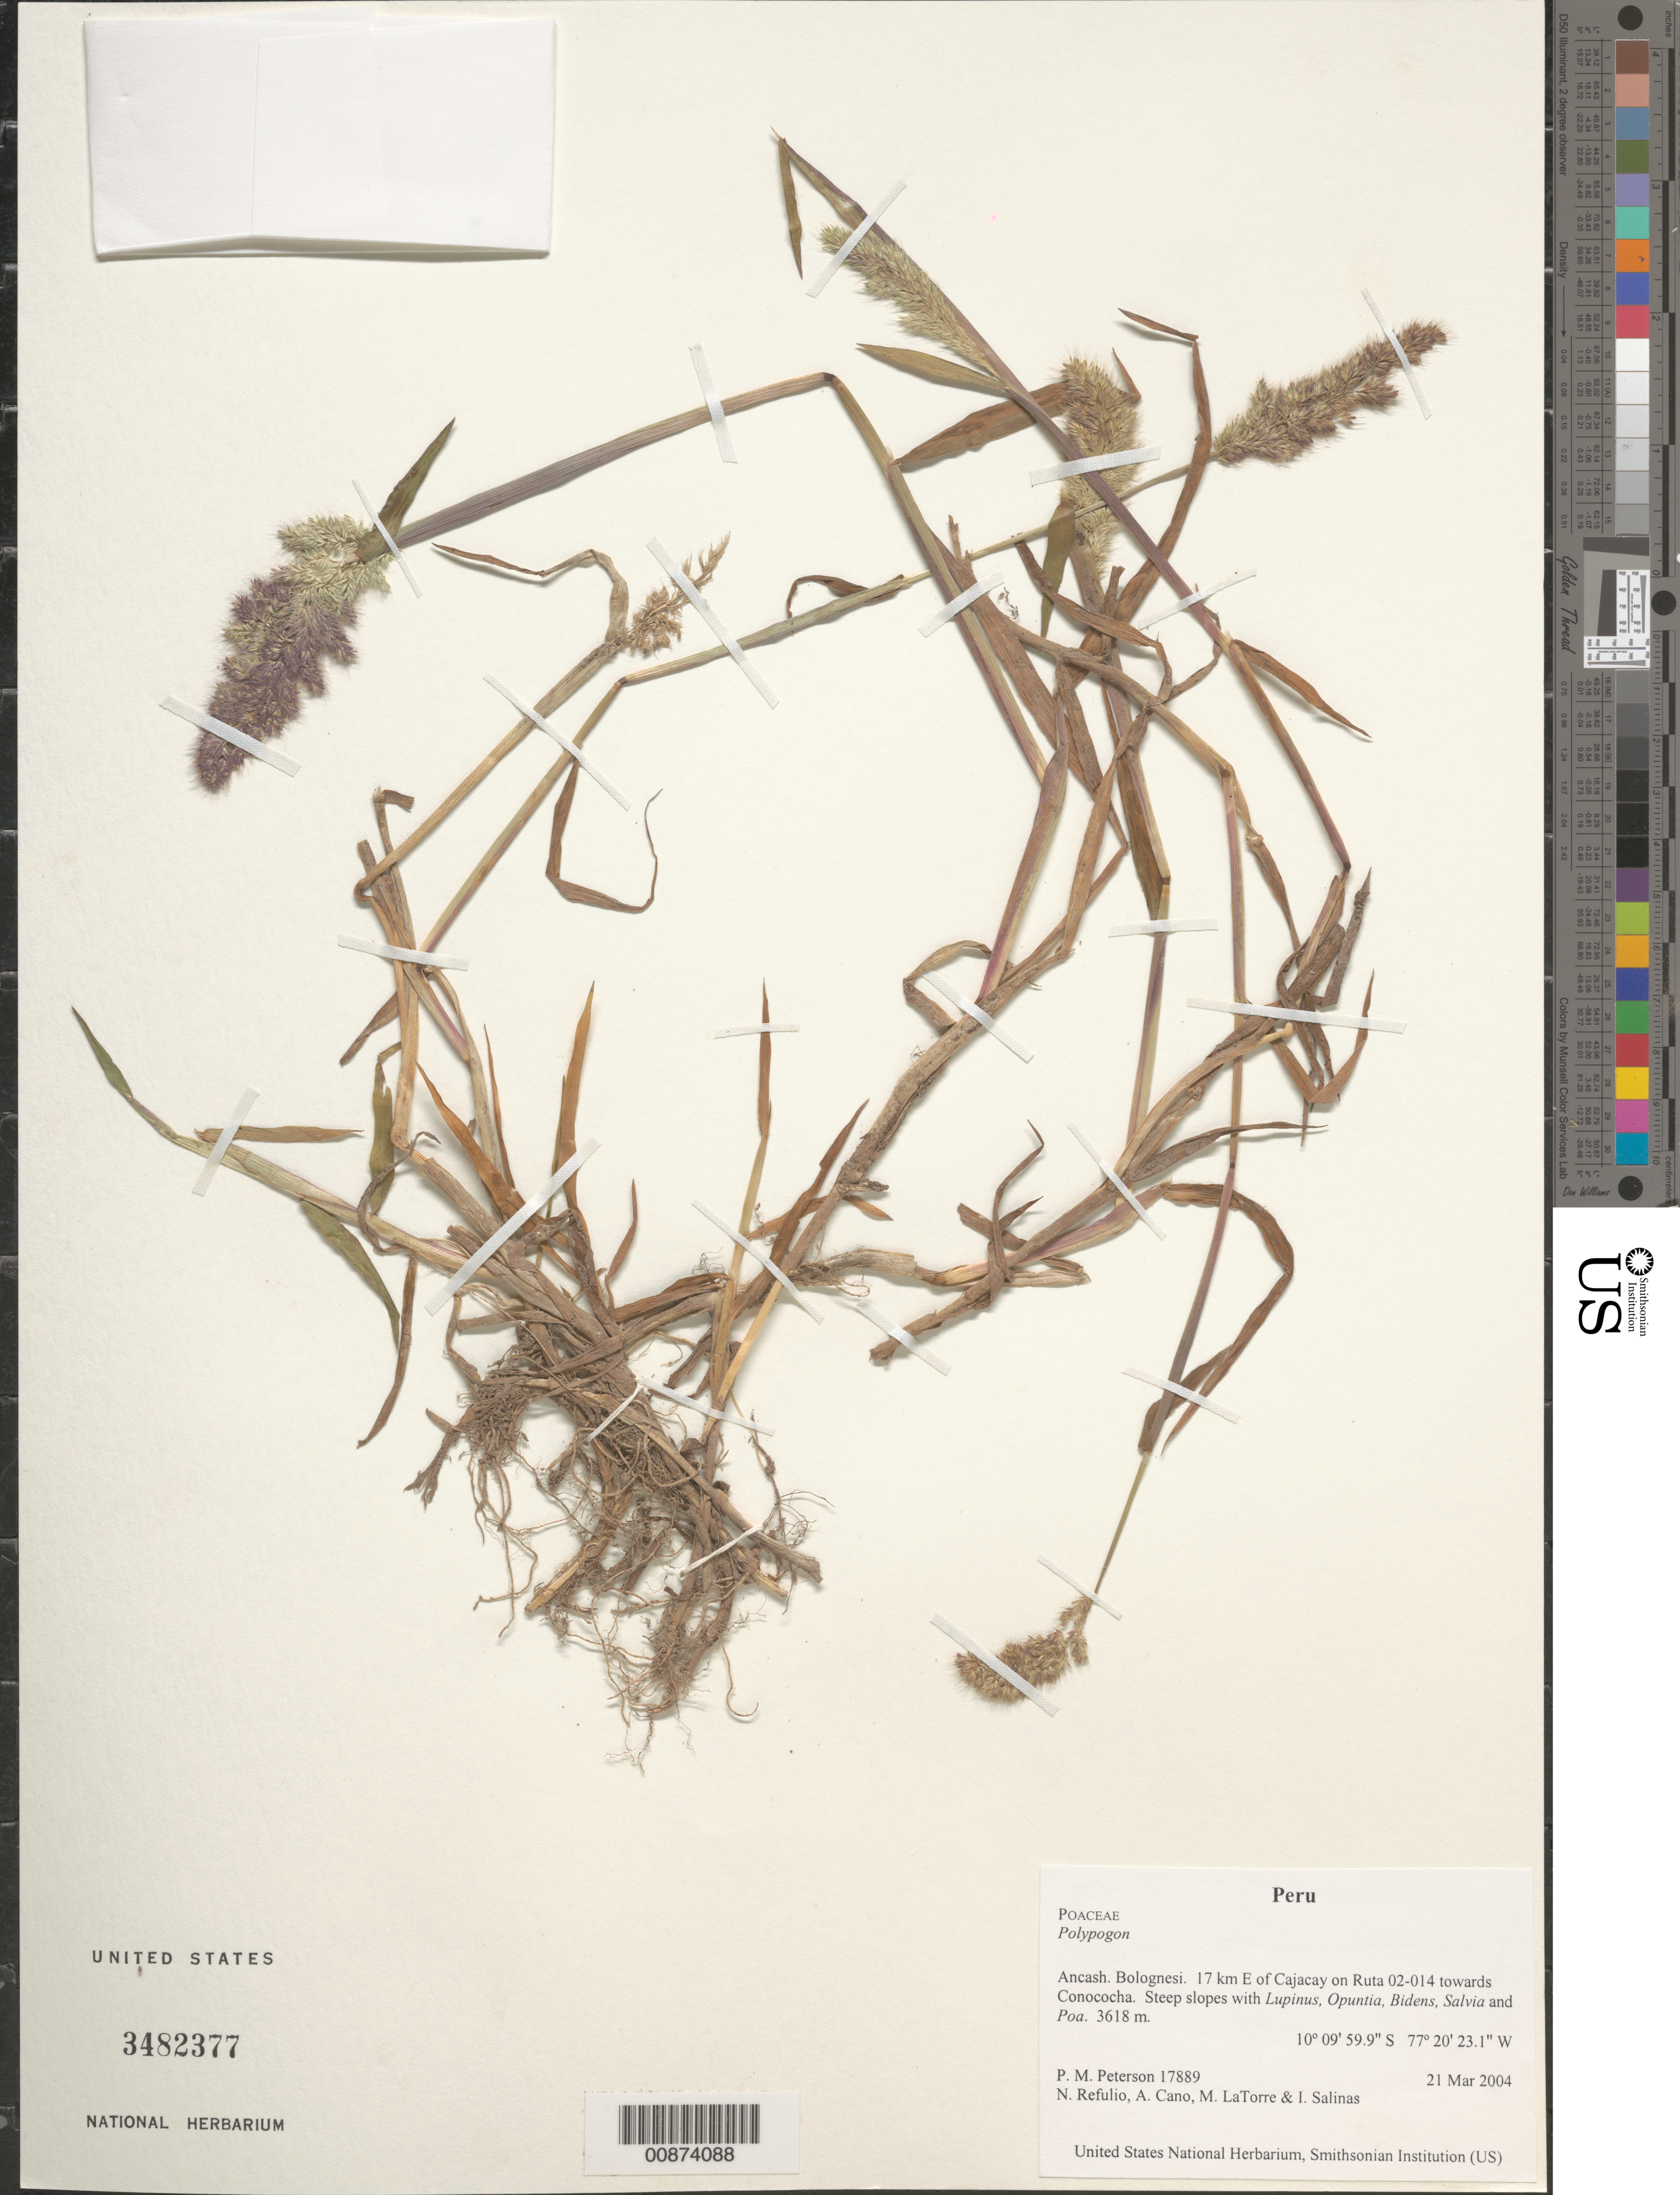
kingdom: Plantae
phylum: Tracheophyta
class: Liliopsida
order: Poales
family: Poaceae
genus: Polypogon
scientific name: Polypogon sp.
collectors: P. M. Peterson, N. Refulio-Rodríguez, A. Cano, M. Torre & I. Salinas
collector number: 17889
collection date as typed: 21 Mar 2004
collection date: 2004-03-21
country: Peru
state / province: Ancash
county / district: Bolognesi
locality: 17 km E of Cajacay on Ruta 02-014 towards Conococha. Steep slopes with Lupinus, Opuntia, Bidens, Salvia and Poa.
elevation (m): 3618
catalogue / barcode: US 3482377